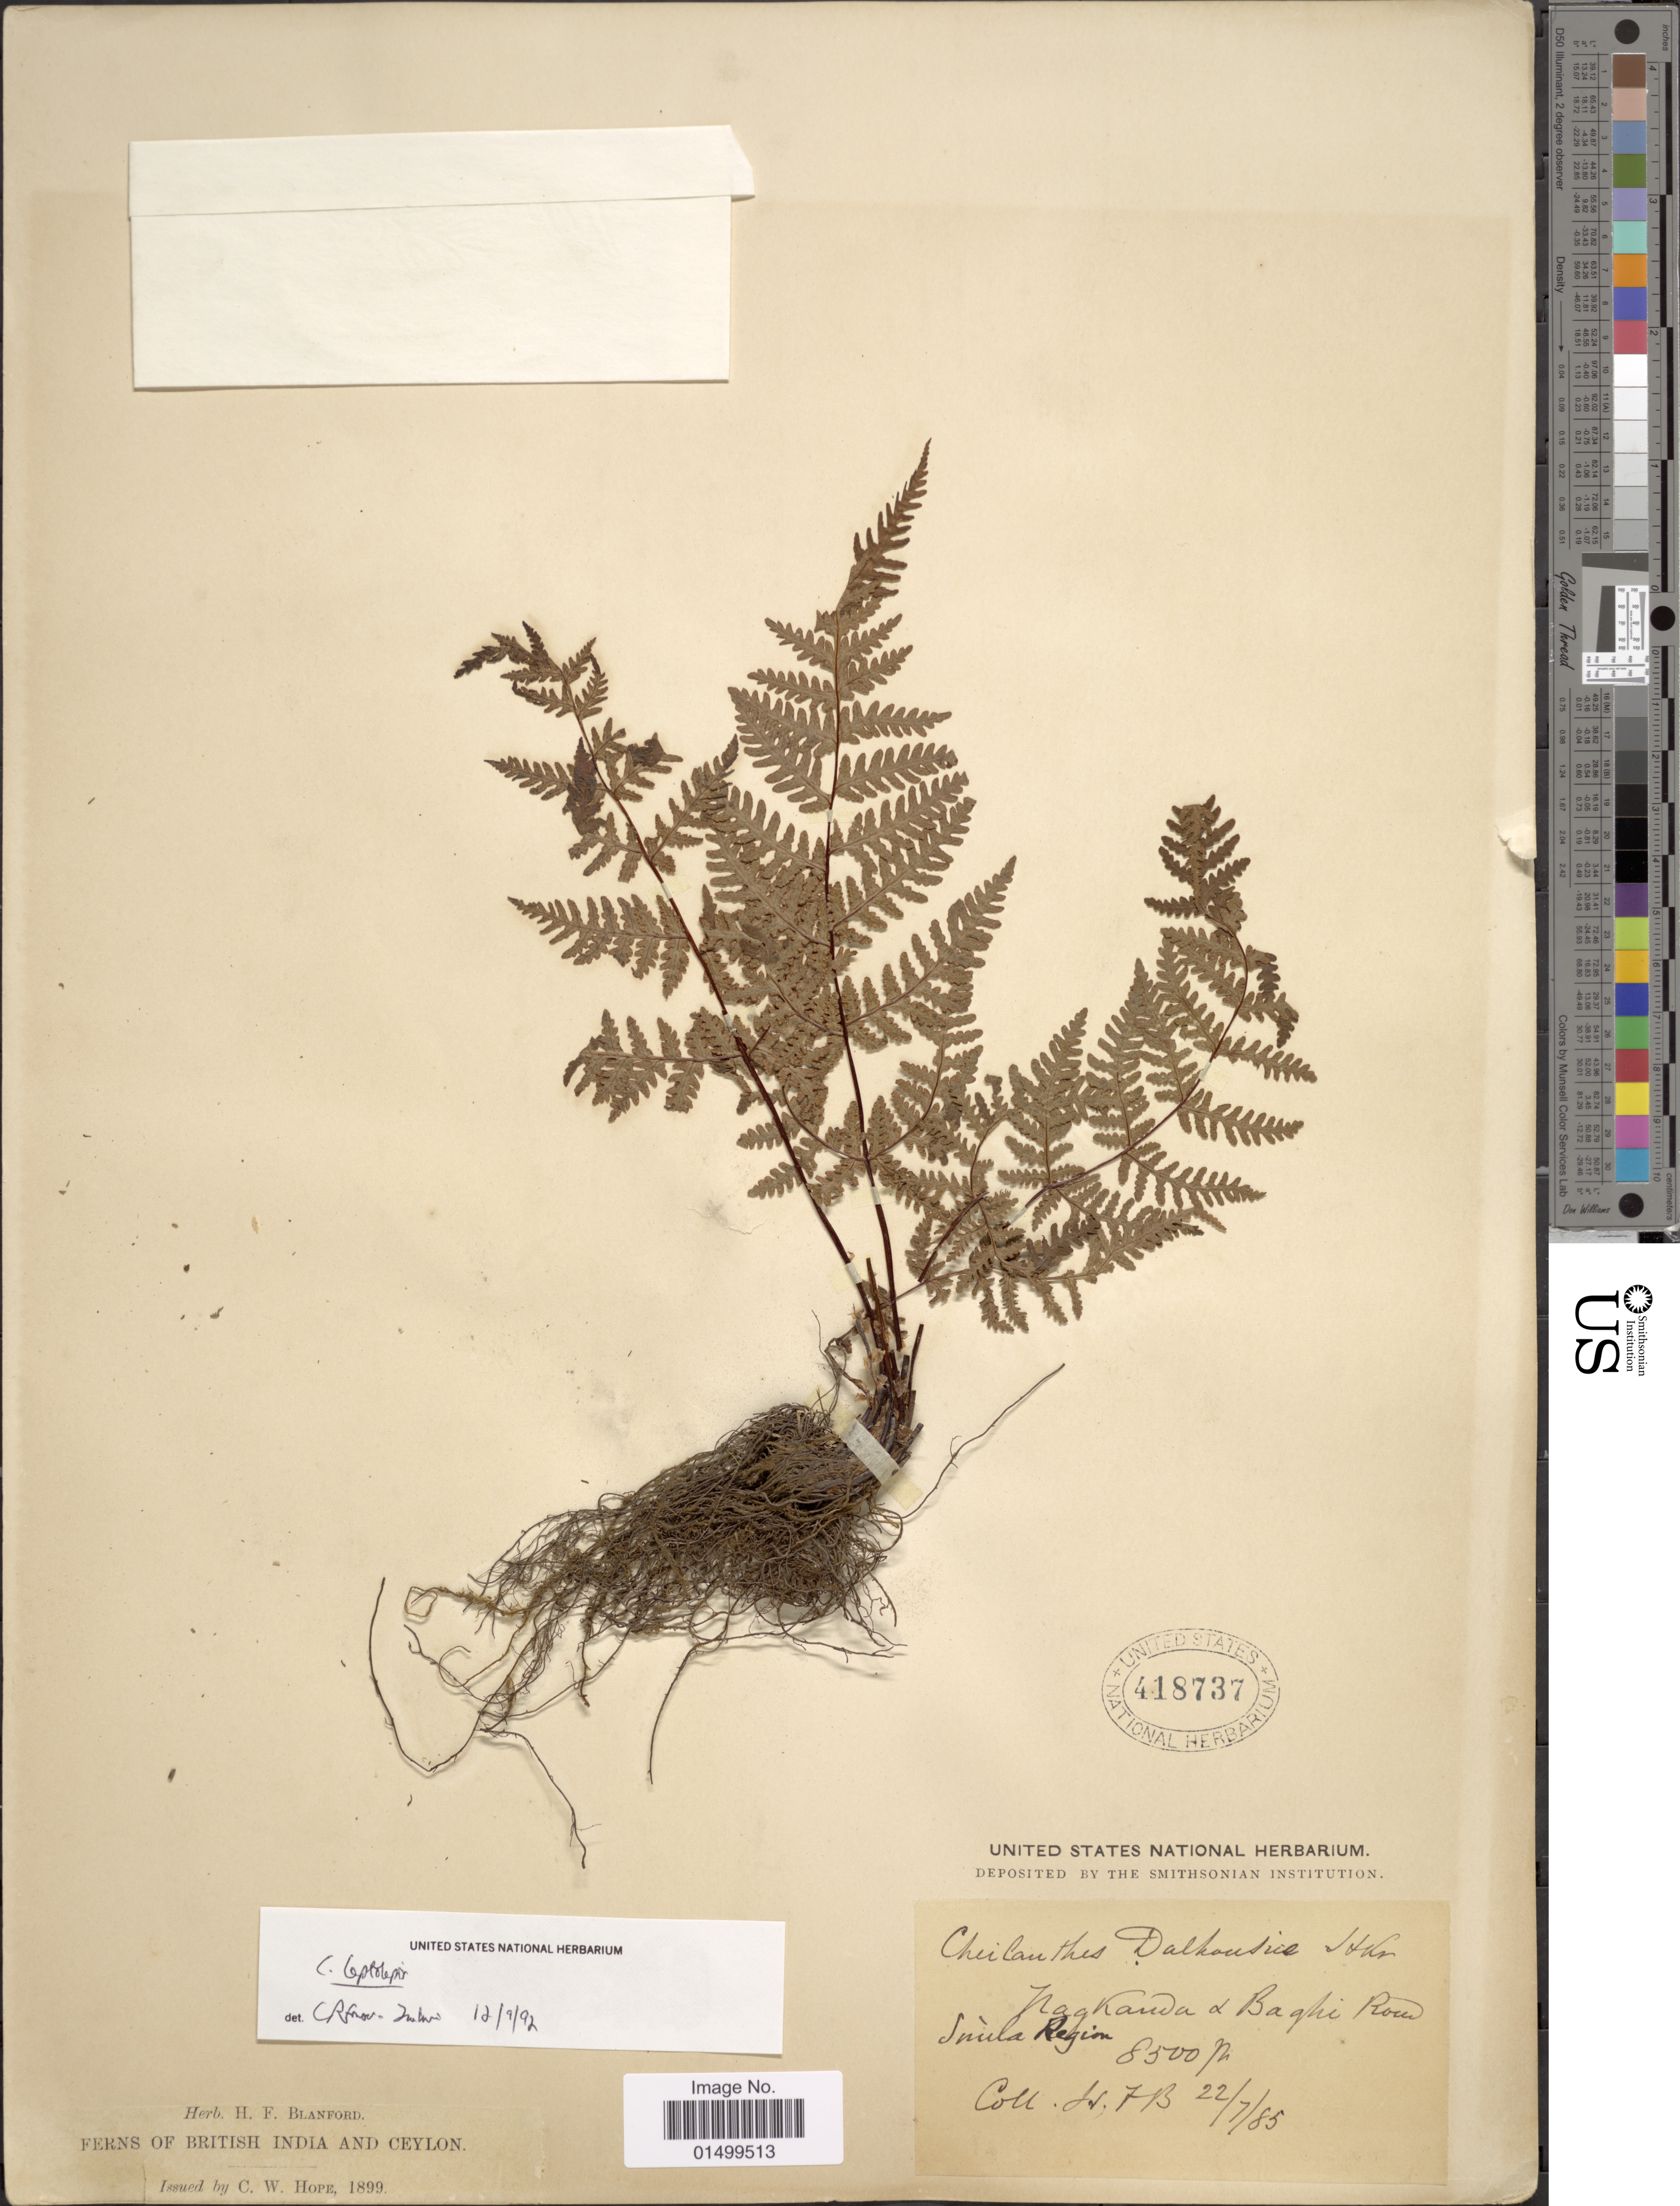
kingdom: Plantae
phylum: Tracheophyta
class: Polypodiopsida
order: Polypodiales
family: Pteridaceae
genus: Cheilanthes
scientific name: Cheilanthes dalhousiae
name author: Hook.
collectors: H. Blanford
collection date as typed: Transcribed d/m/y: 22/7/85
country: India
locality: British India and Ceylon, Nagkanda & Baghi Road Simla Region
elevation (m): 2591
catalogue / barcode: US 418737